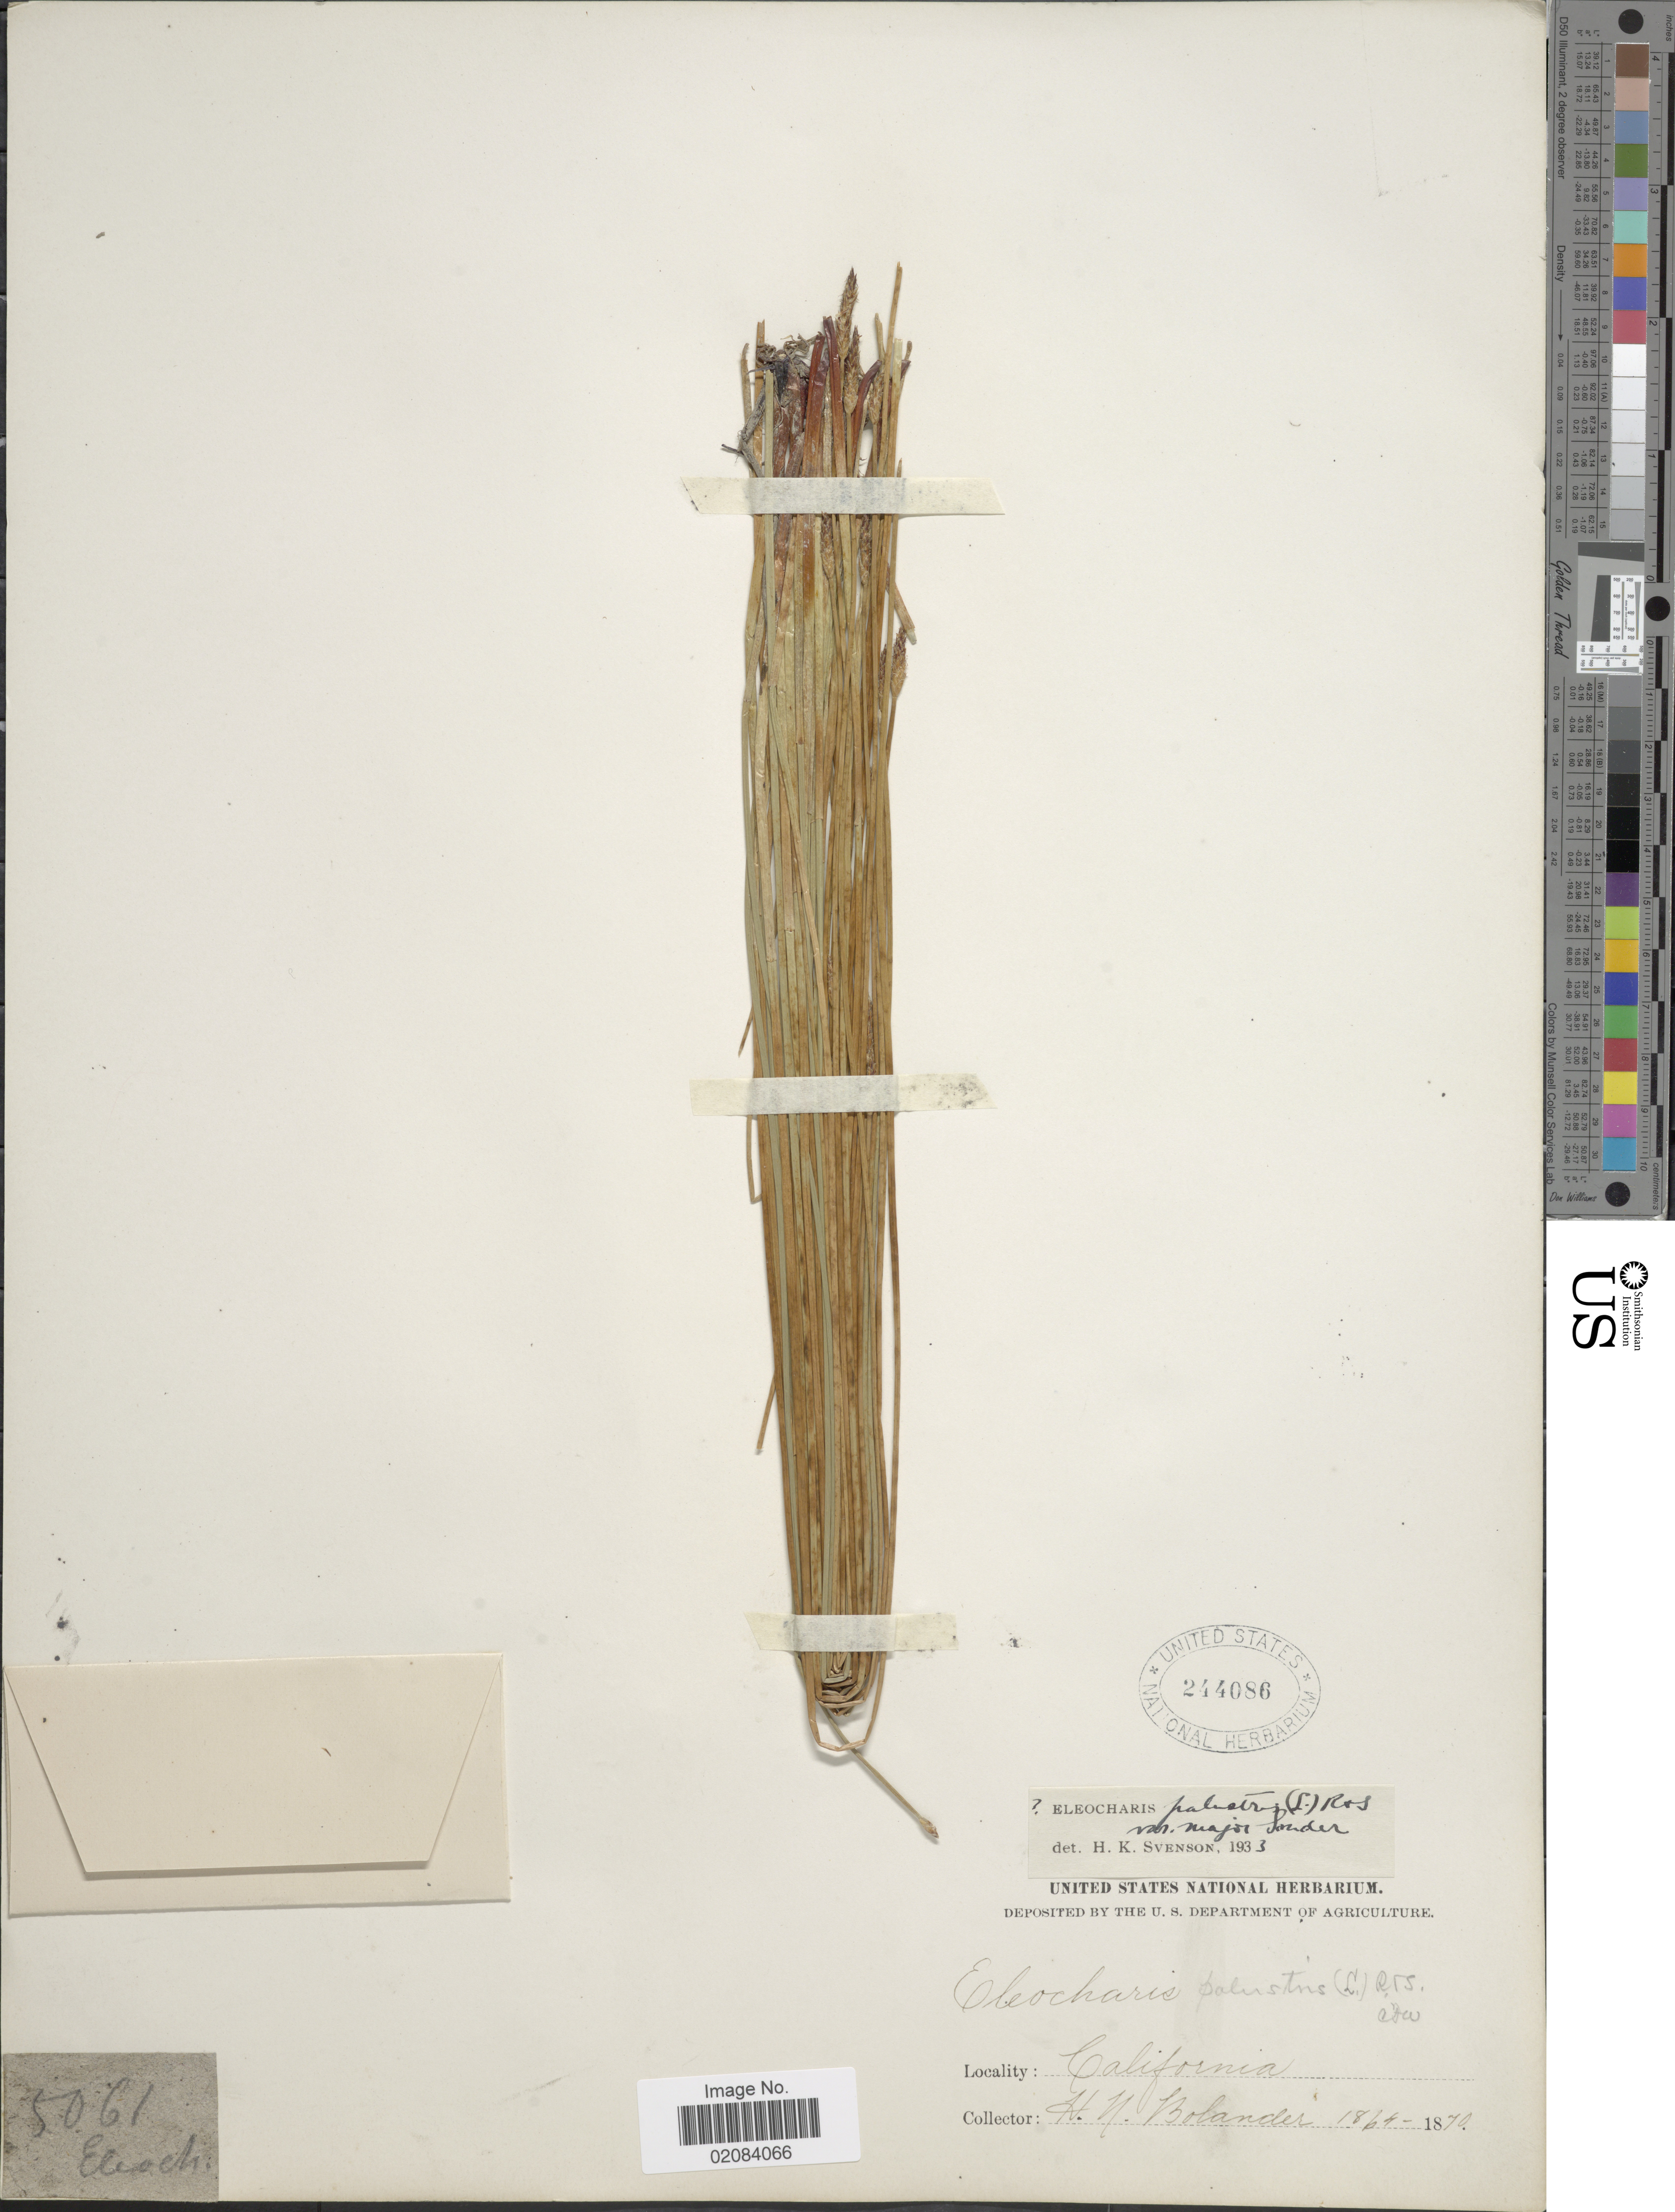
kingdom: Plantae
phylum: Tracheophyta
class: Liliopsida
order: Poales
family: Cyperaceae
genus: Eleocharis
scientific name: Eleocharis palustris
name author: (L.) Roem. & Schult.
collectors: H. Bolander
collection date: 1864/1870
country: United States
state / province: California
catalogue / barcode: US 244086